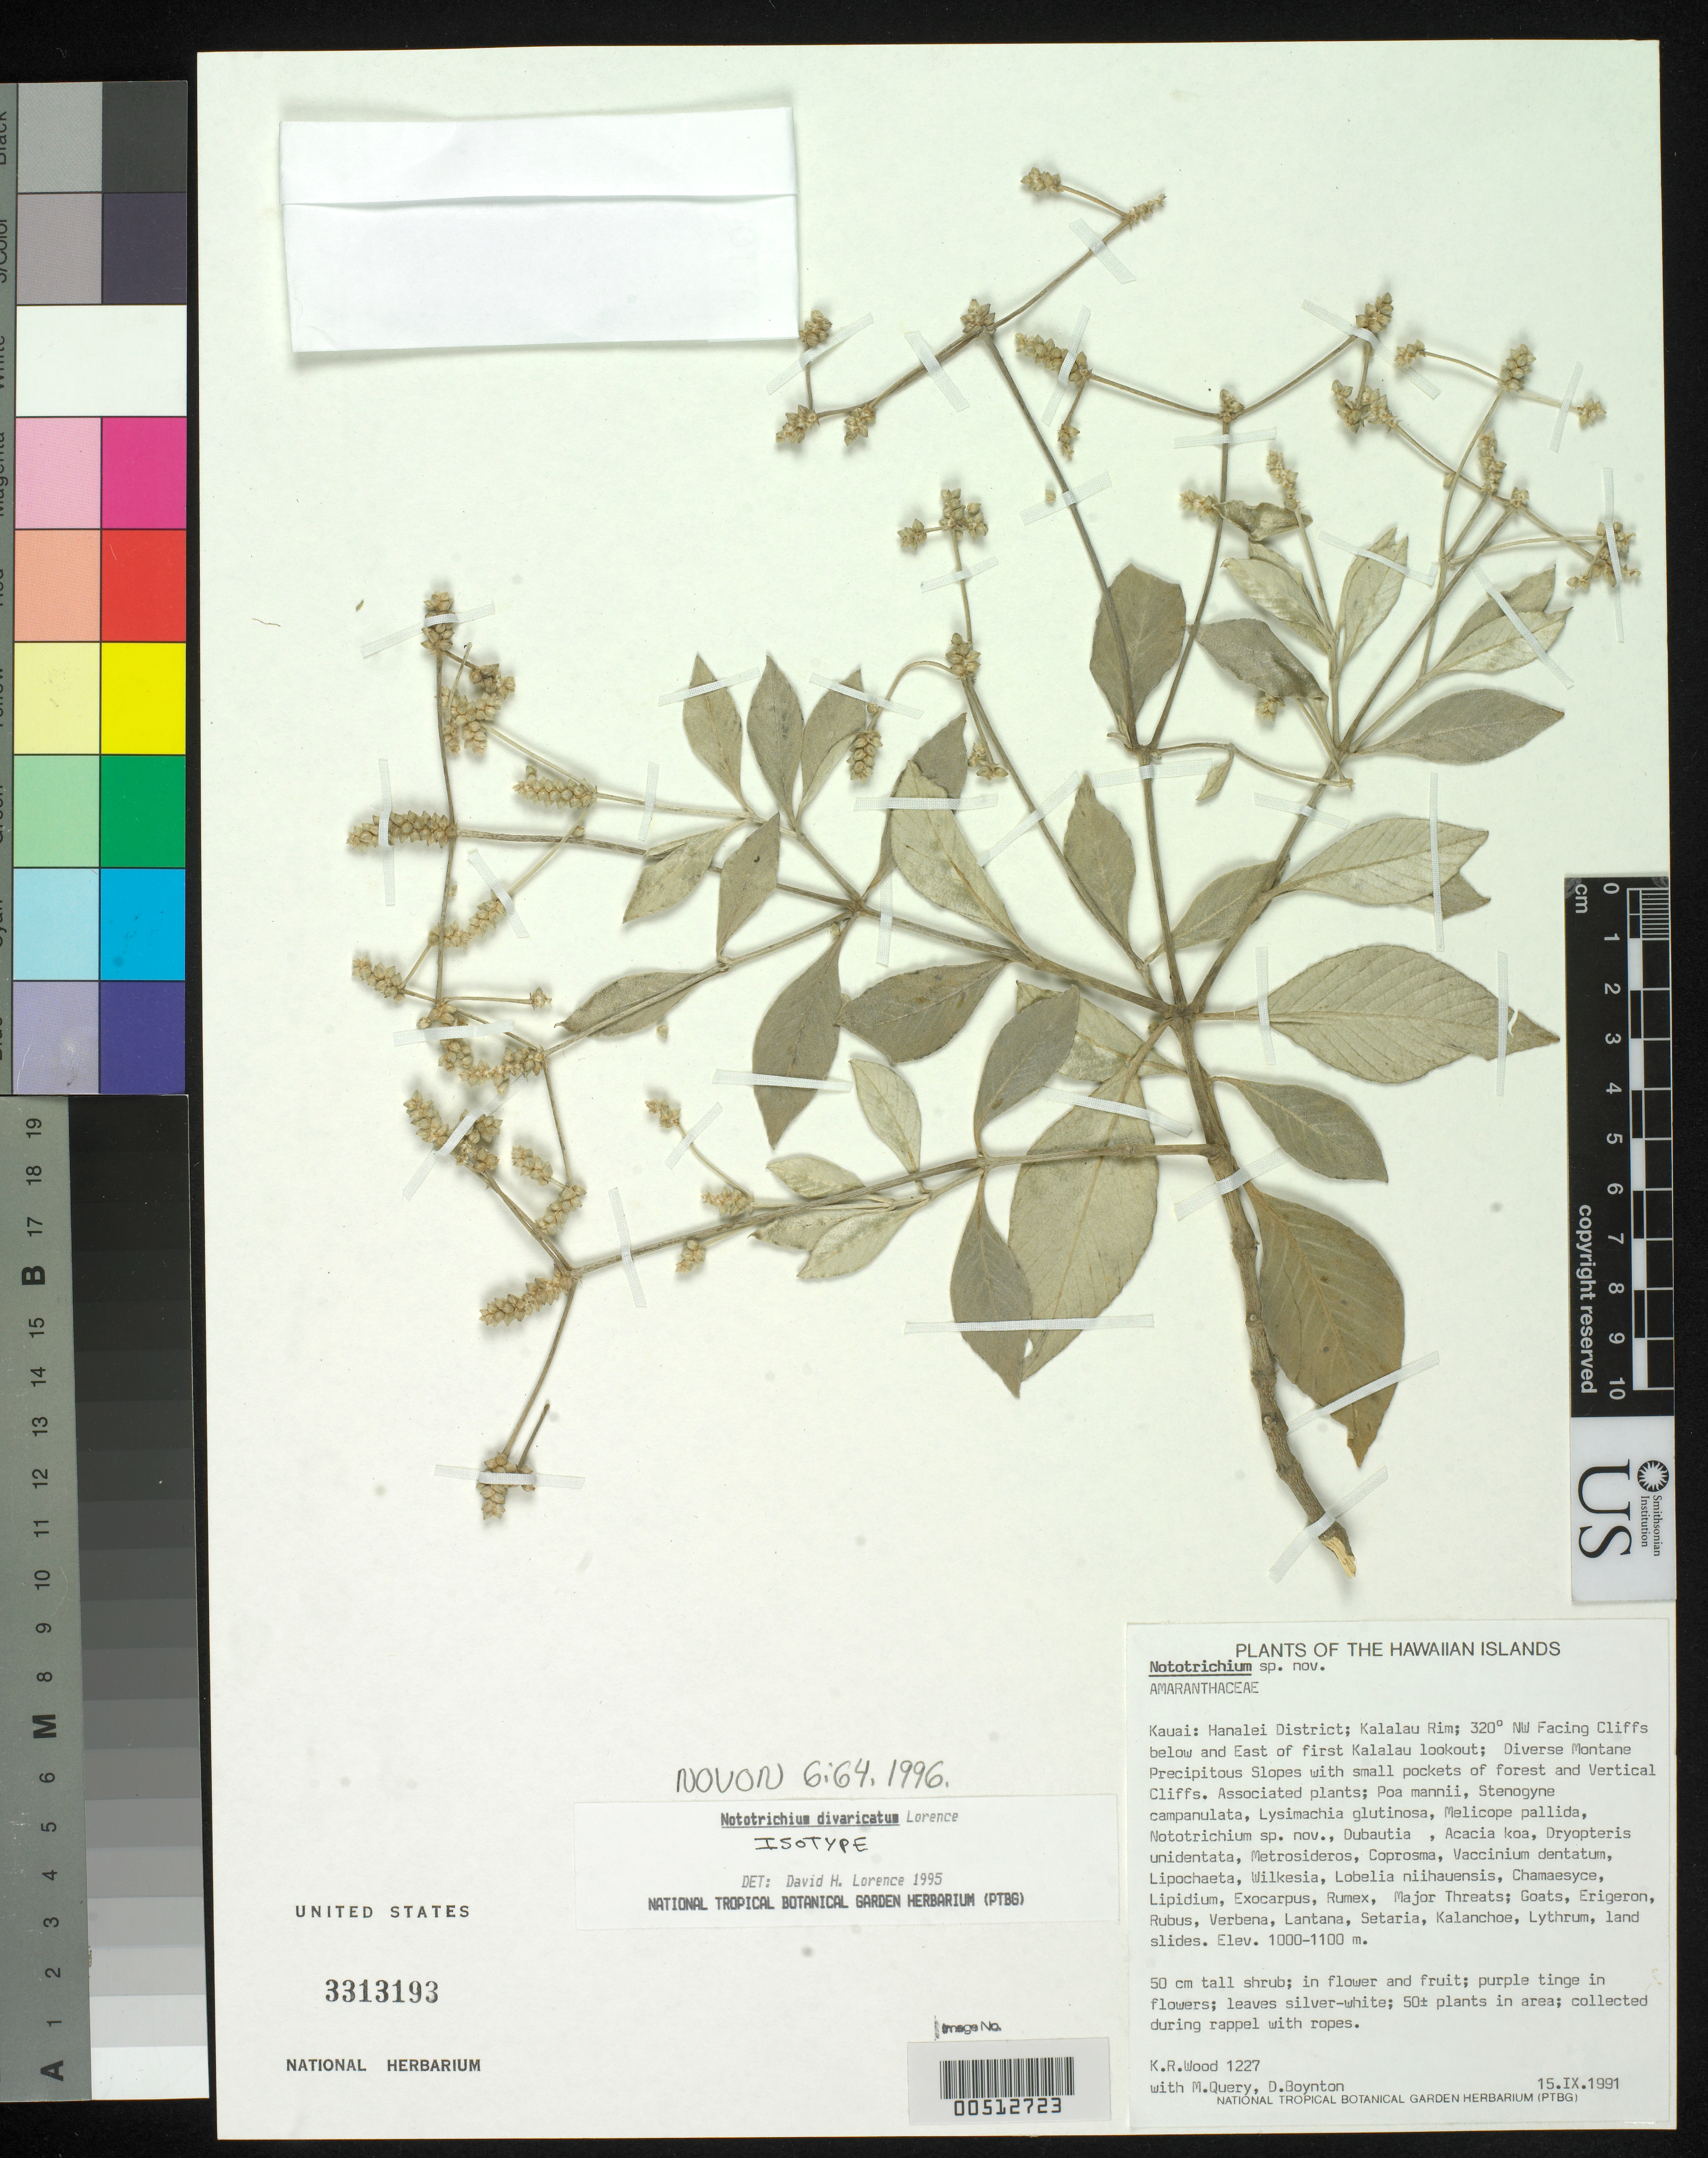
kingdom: Plantae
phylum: Tracheophyta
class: Magnoliopsida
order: Caryophyllales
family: Amaranthaceae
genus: Nototrichium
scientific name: Nototrichium divaricatum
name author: Lorence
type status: Isotype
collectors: K. R. Wood, M. Query & D. Boynton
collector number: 1227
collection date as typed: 15 Sep 1991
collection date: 1991-09-15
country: United States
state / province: Hawaii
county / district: Kauai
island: Kaua'i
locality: Hanalei Dist., Kalalau, 320 deg. NW facing cliffs below & E of first Kalalau Lookout.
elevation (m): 1000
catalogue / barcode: US 3313193